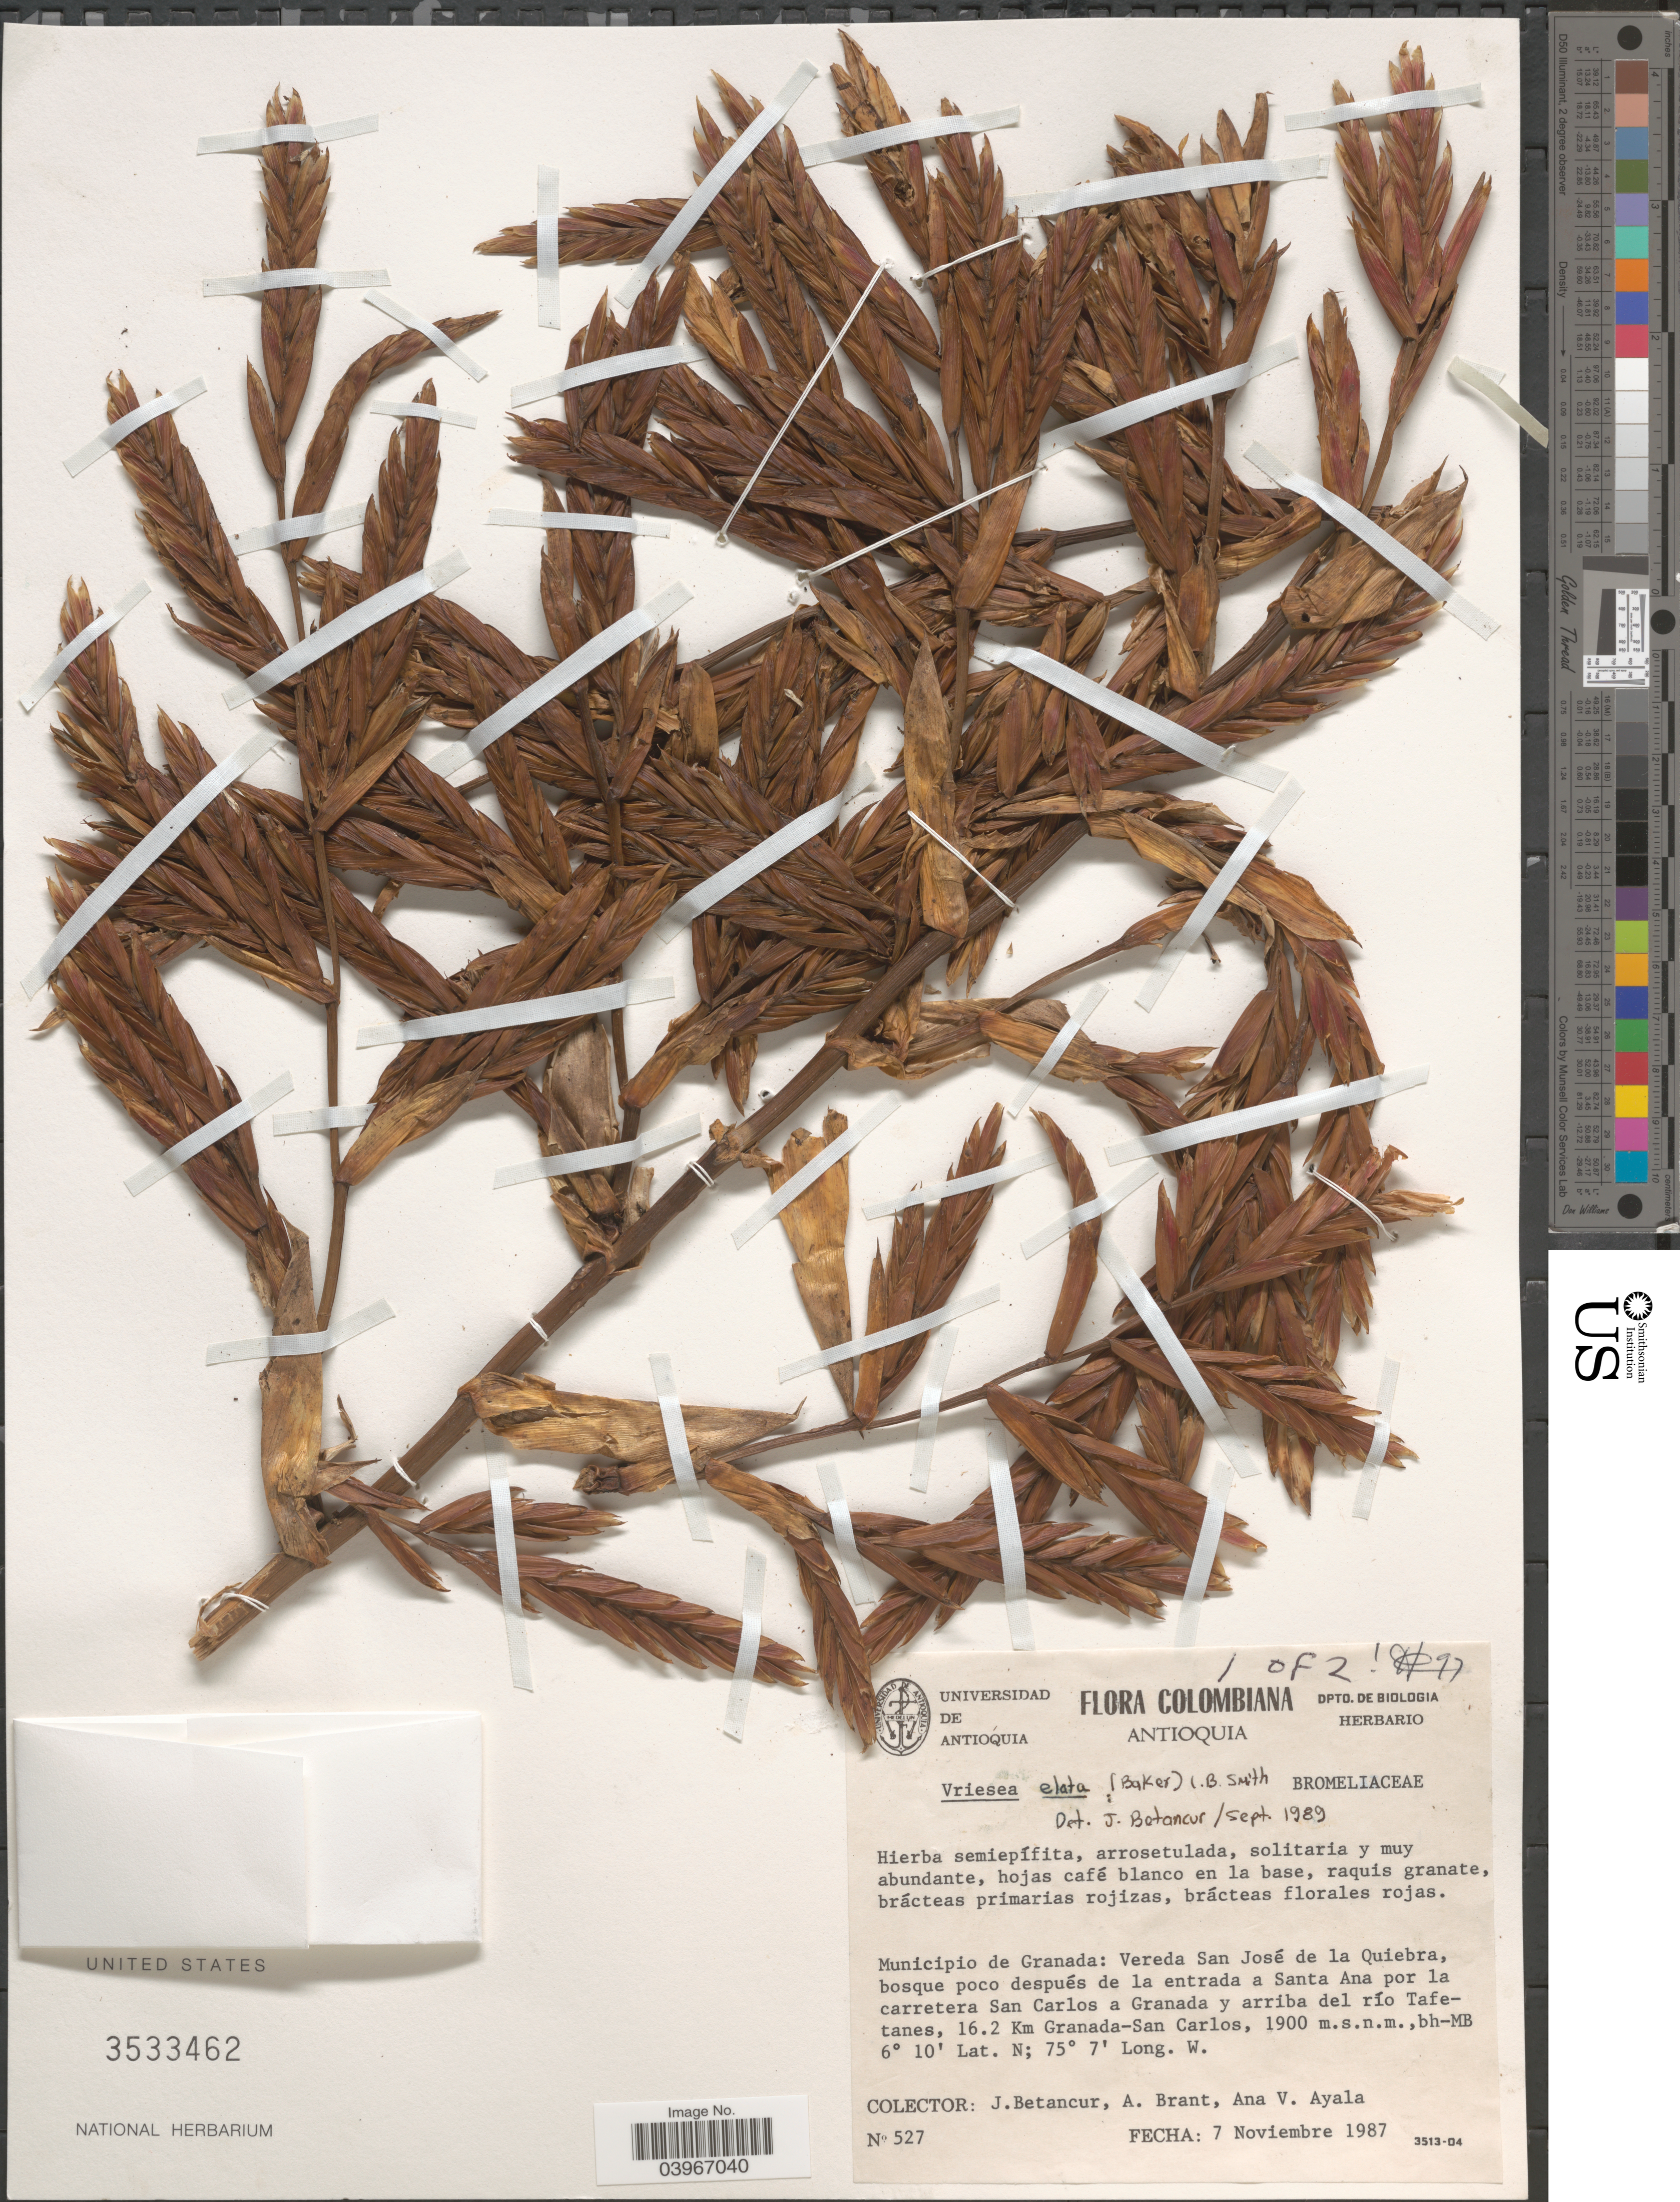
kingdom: Plantae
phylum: Tracheophyta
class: Liliopsida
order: Poales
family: Bromeliaceae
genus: Vriesea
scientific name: Vriesea elata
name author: (Baker) L.B. Sm.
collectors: J. Betancur, A. Brant & A. V. Ayala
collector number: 527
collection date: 1987-11-07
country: Colombia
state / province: Antioquia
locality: Municipio de Granada: Vereda San José de la Quiebra, bosque poco después de la entrada a Santa Ana por la carretera San Carlos a Granada y arriba del río Tafetanes, 16.2 km Granada-San Carlos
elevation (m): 1900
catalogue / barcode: US 3533462